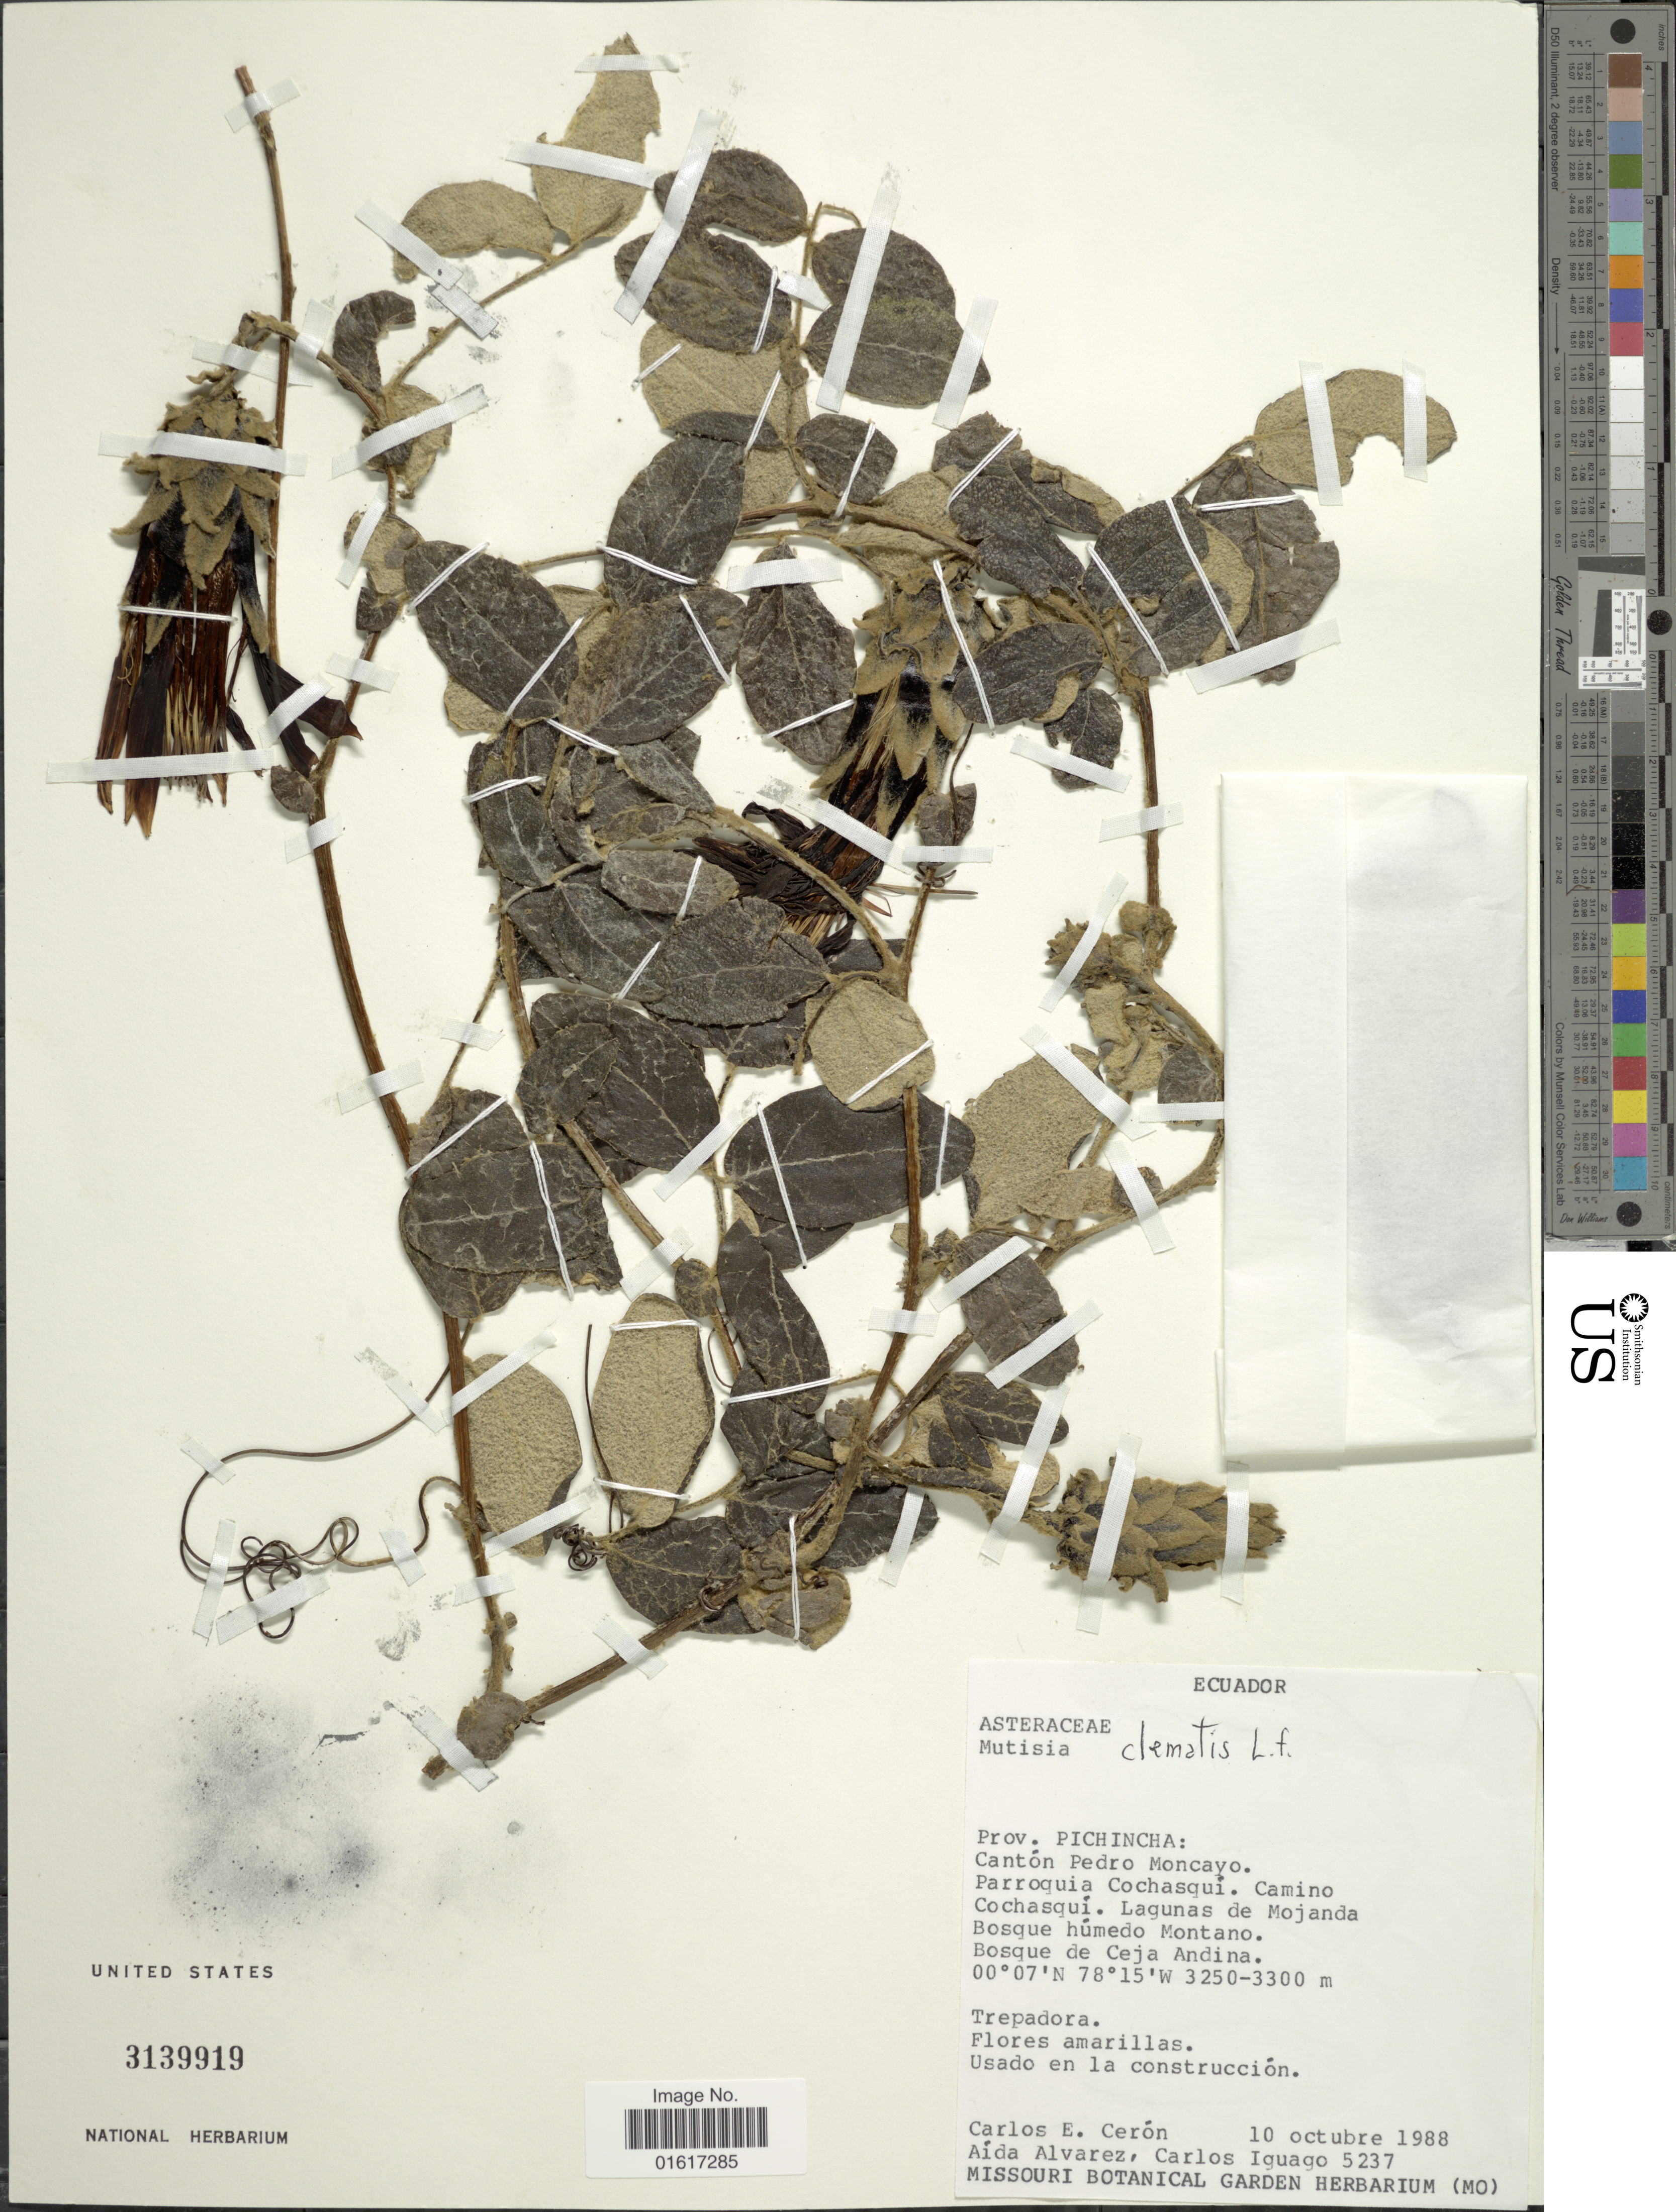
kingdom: Plantae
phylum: Tracheophyta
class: Magnoliopsida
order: Asterales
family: Asteraceae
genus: Mutisia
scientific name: Mutisia clematis var. clematis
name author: L. f.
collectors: C. E. Cerón M., A. Alvarez & C. Iguago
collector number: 5237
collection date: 1988-10-10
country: Ecuador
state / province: Pichincha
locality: Cantón Pedro Moncayo. Parroquia Cochasqui. Camino Cochasquí. Lagunas de Mojanda. Bosque húmedo Montano. Bosque de Ceja Andina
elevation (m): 3250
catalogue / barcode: US 3139919